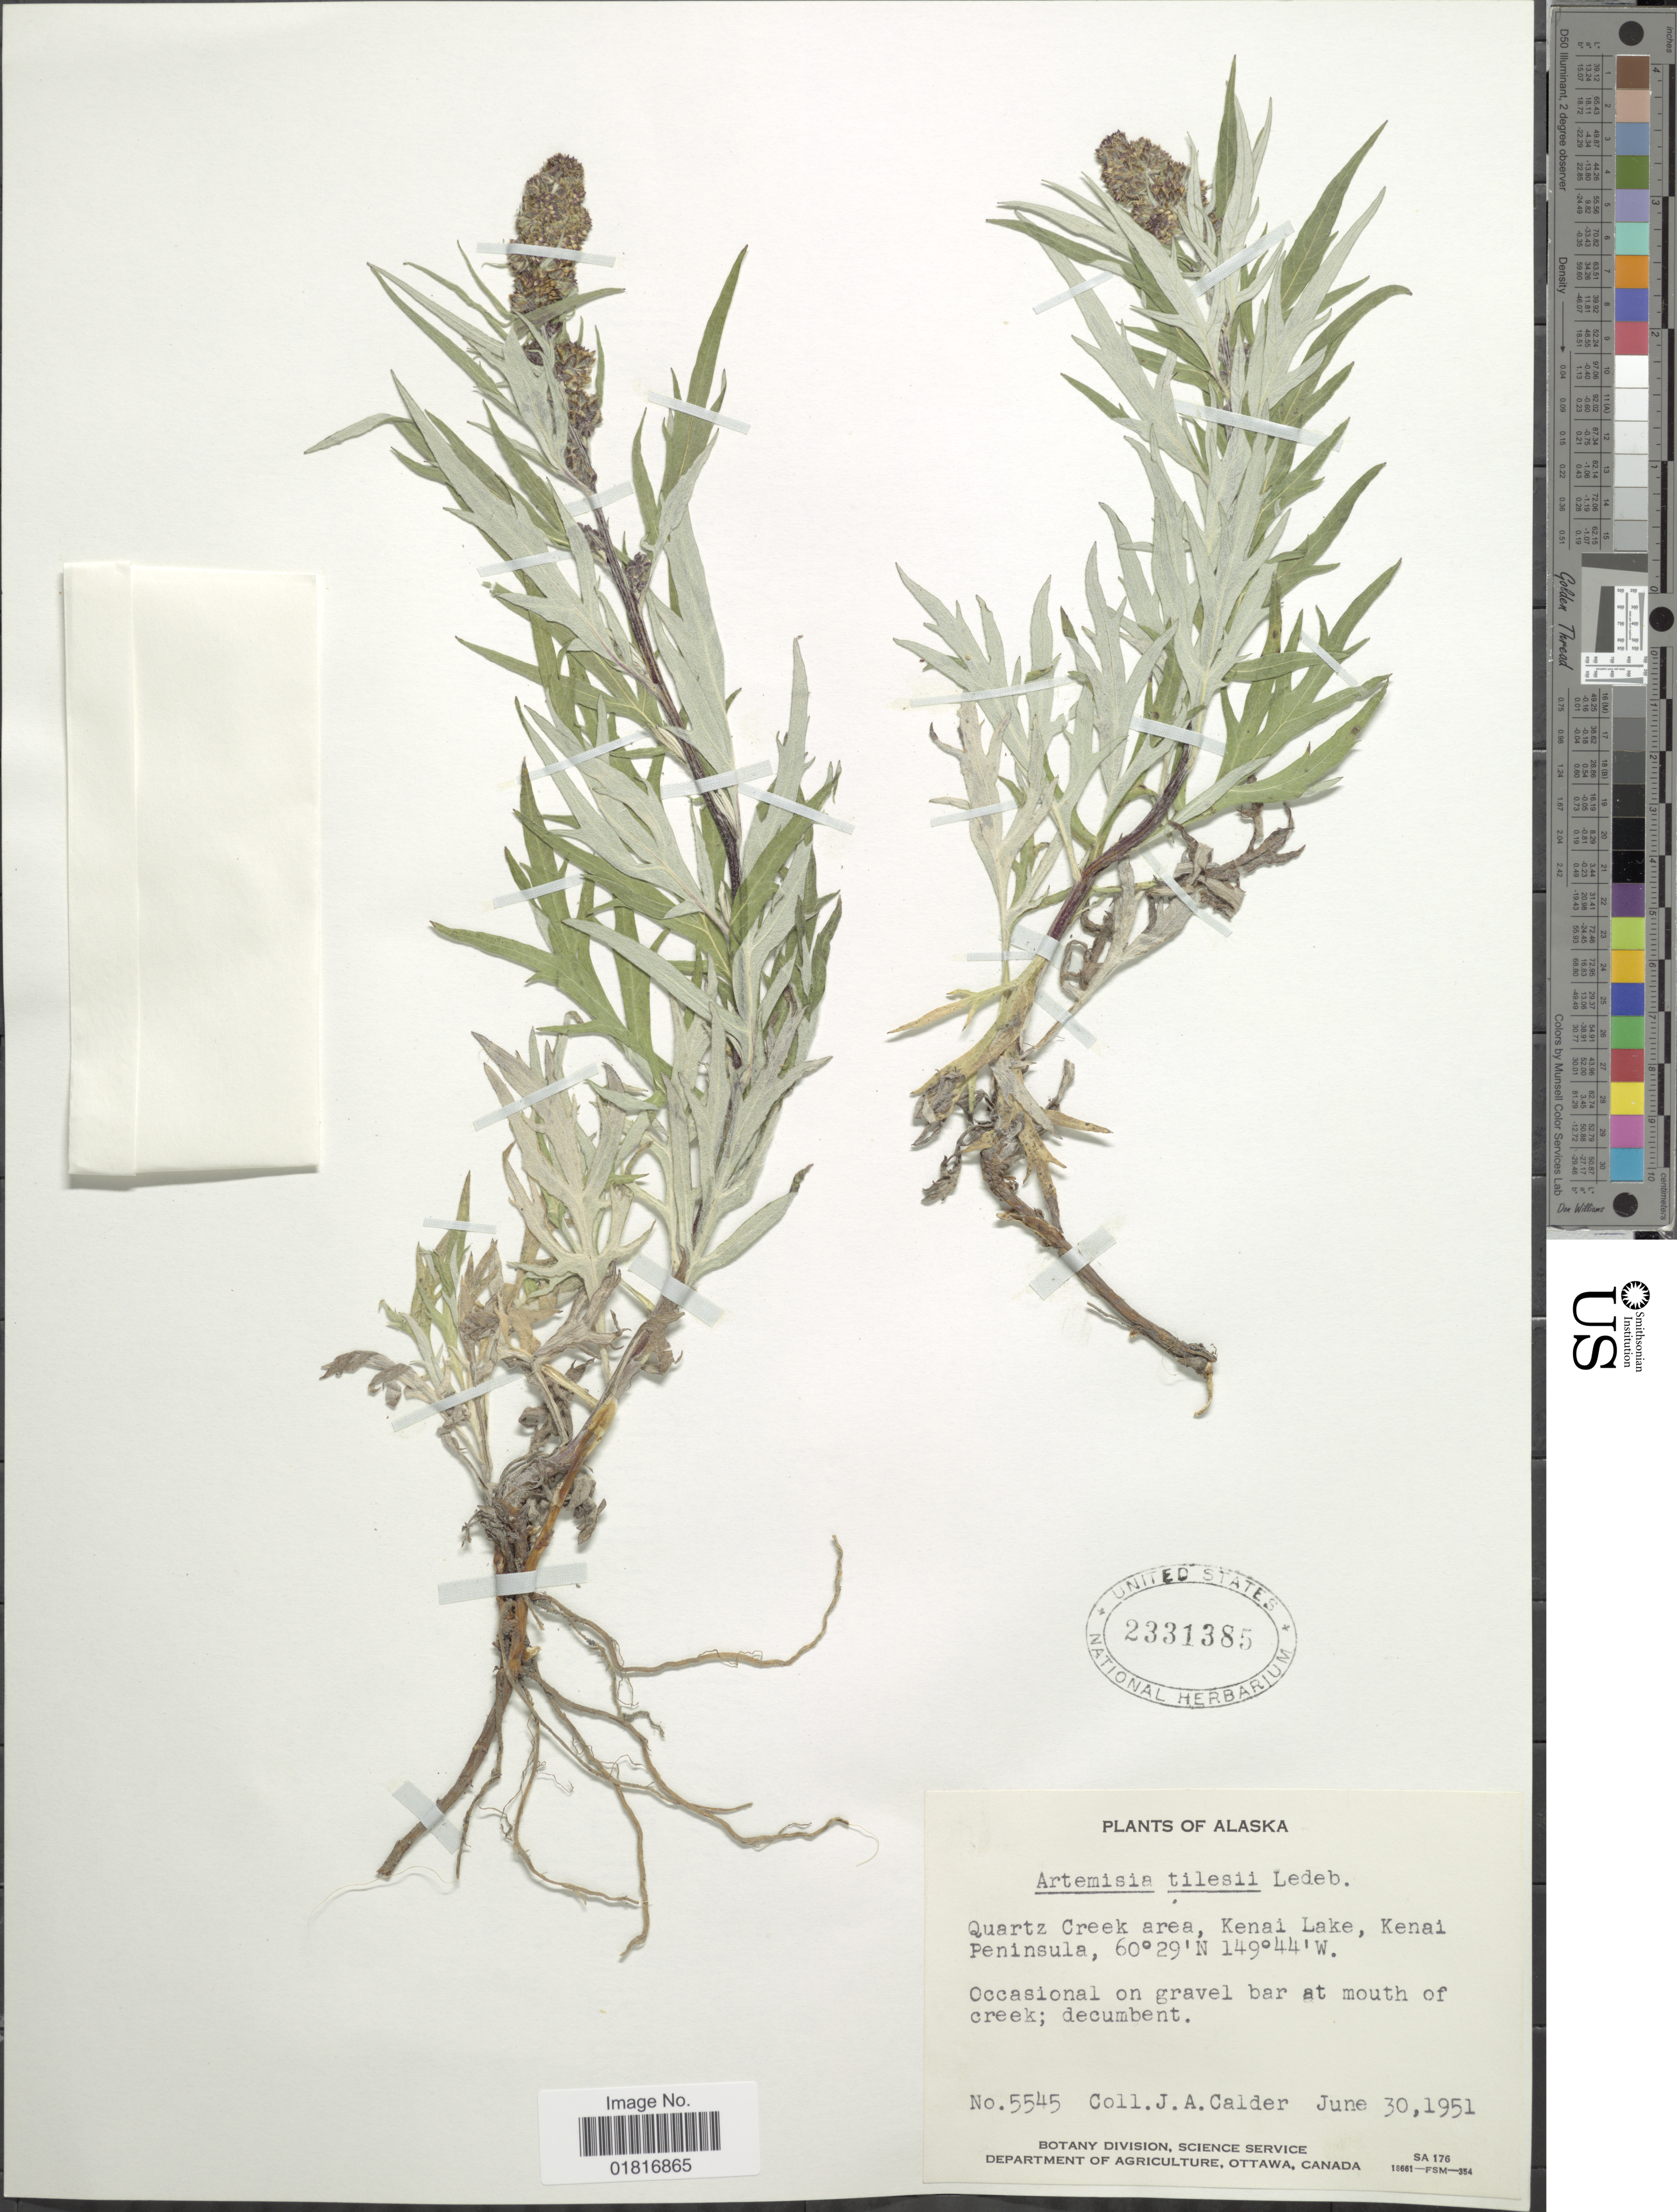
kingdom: Plantae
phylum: Tracheophyta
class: Magnoliopsida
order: Asterales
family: Asteraceae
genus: Artemisia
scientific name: Artemisia tilesii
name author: Ledeb.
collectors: J. A. Calder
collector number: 5545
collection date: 1951-06-30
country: United States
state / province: Alaska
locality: Quartz Creek area, kenai Lake, Kenai Peninsula, Occasional on gravel bar at mouth of creek; decumbent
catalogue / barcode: US 2331385